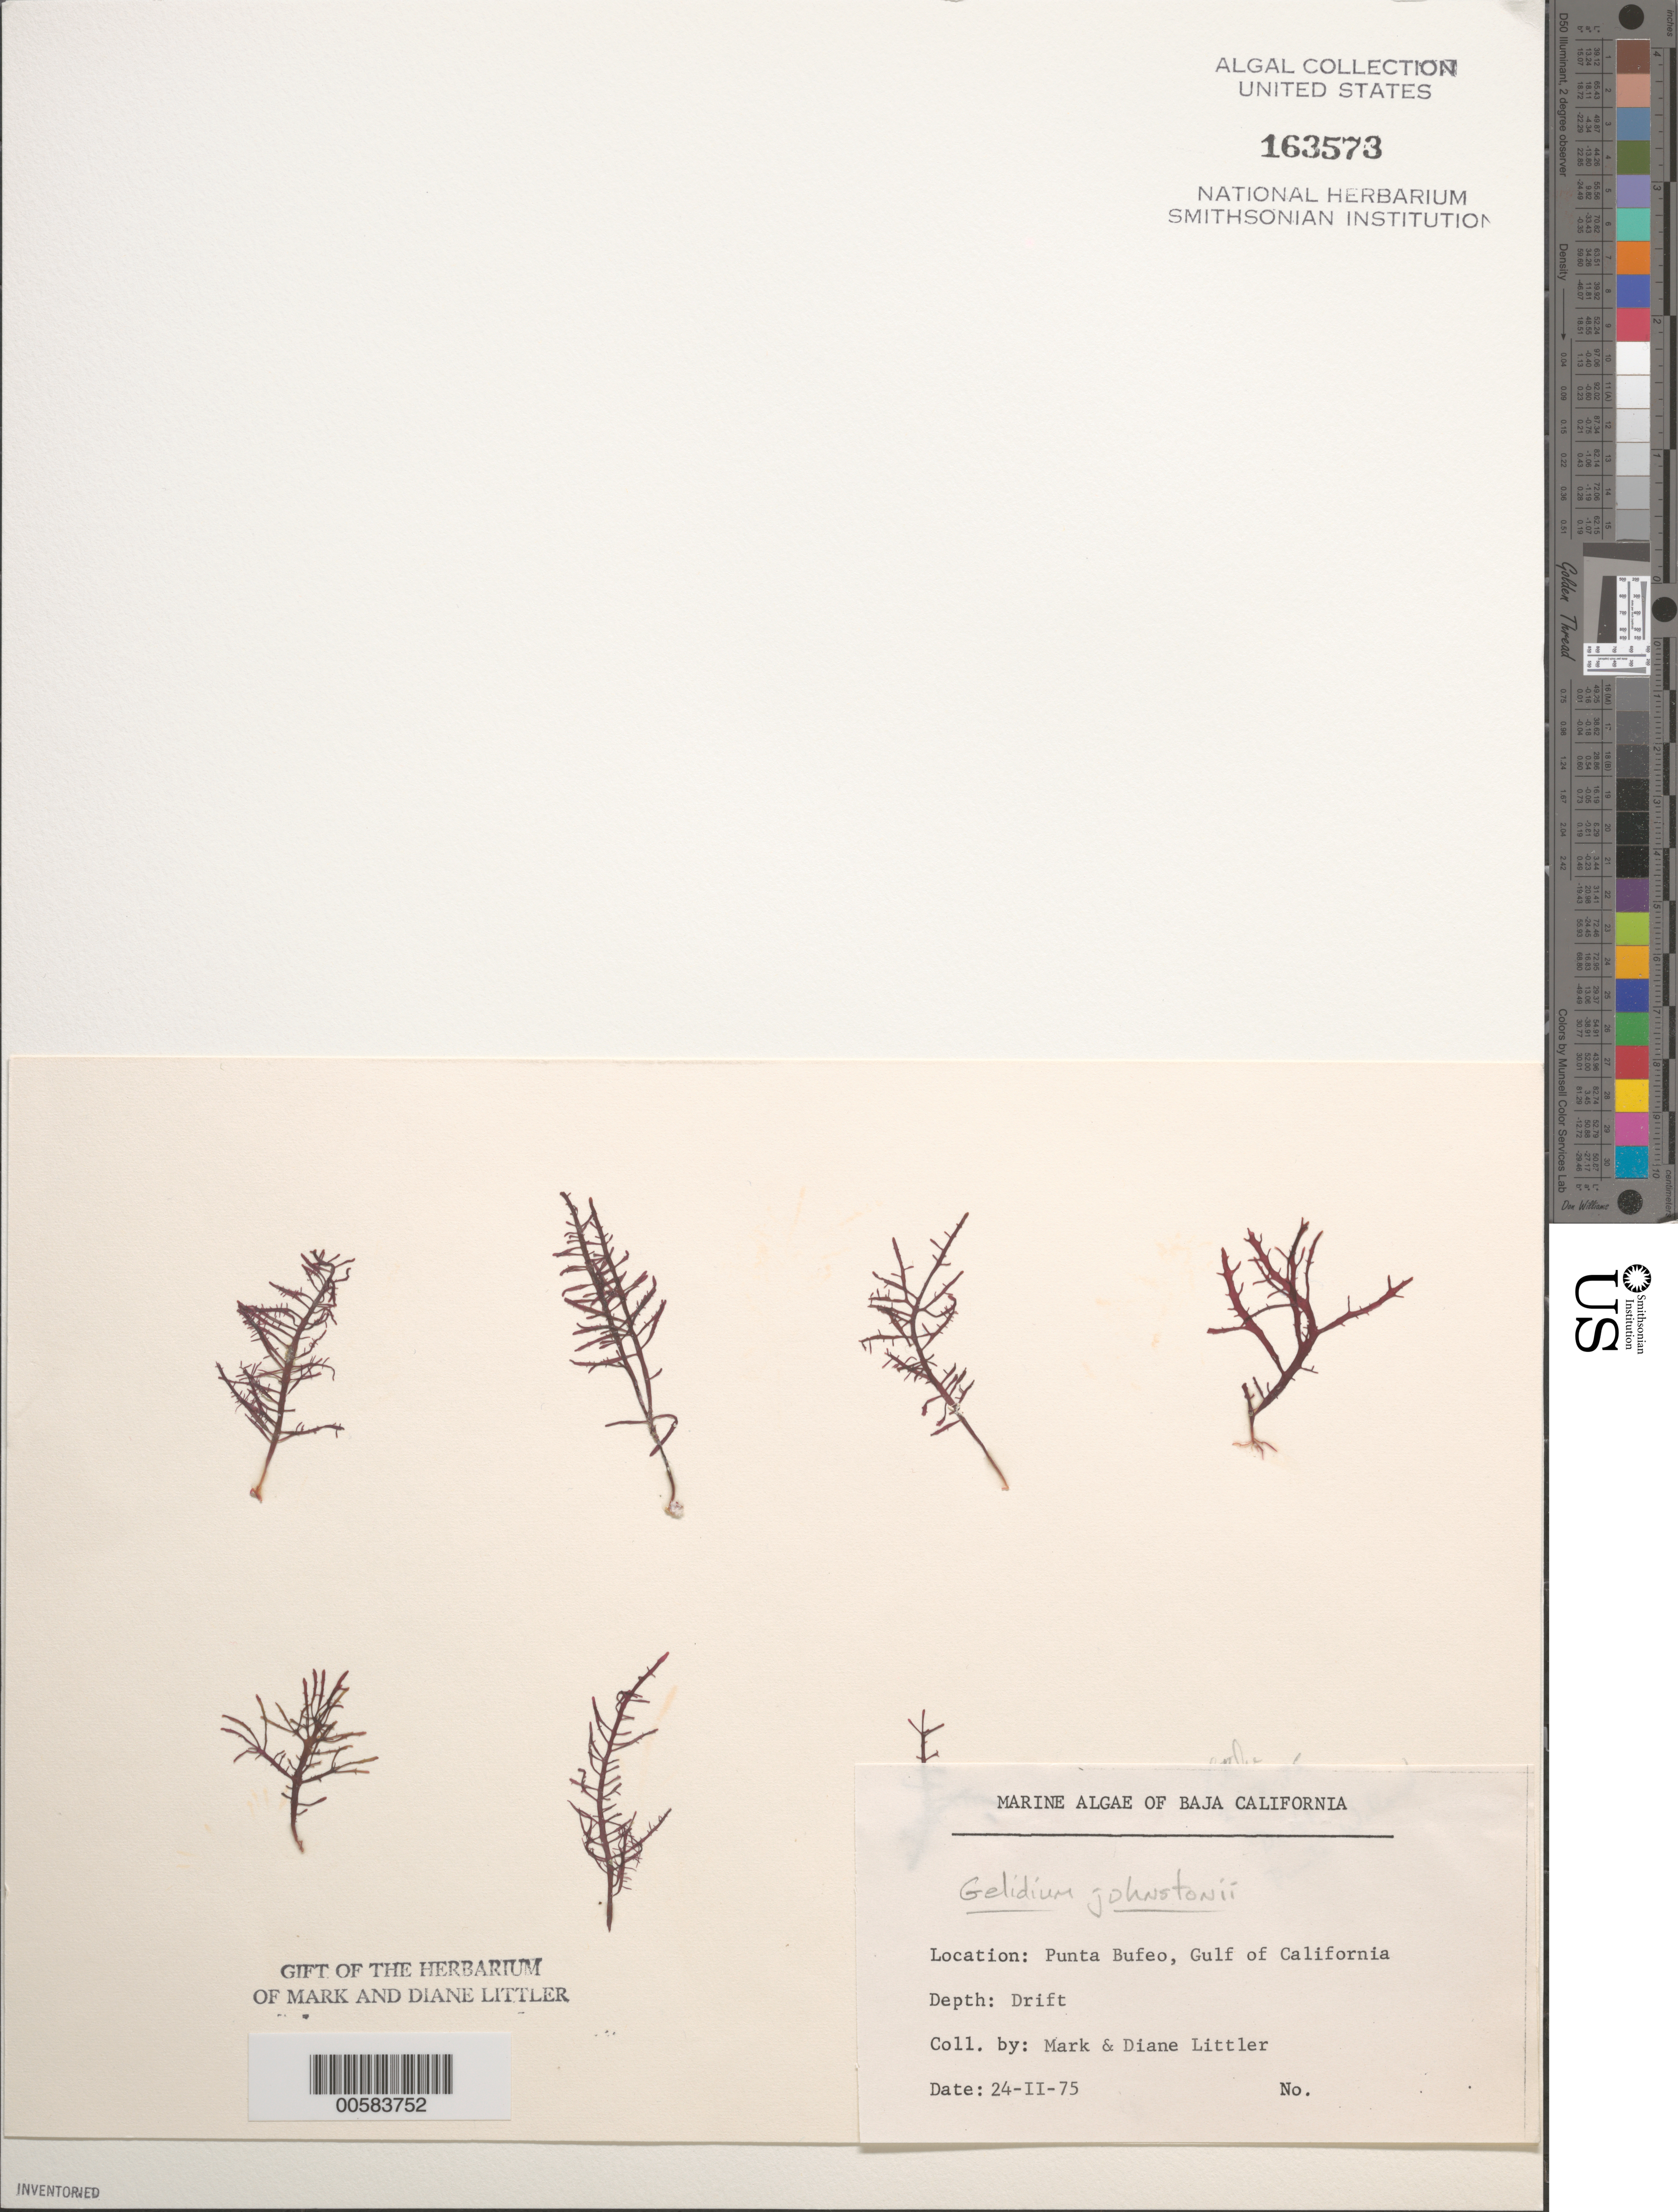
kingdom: Plantae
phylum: Rhodophyta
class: Florideophyceae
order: Gelidiales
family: Gelidiaceae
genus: Gelidium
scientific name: Gelidium johnstonii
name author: Setchell & N.L. Gardner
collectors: M. M. Littler & D. S. Littler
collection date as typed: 24 Feb 1975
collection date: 1975-02-24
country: Mexico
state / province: Baja California Norte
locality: Punta Bufeo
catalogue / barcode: US 163573